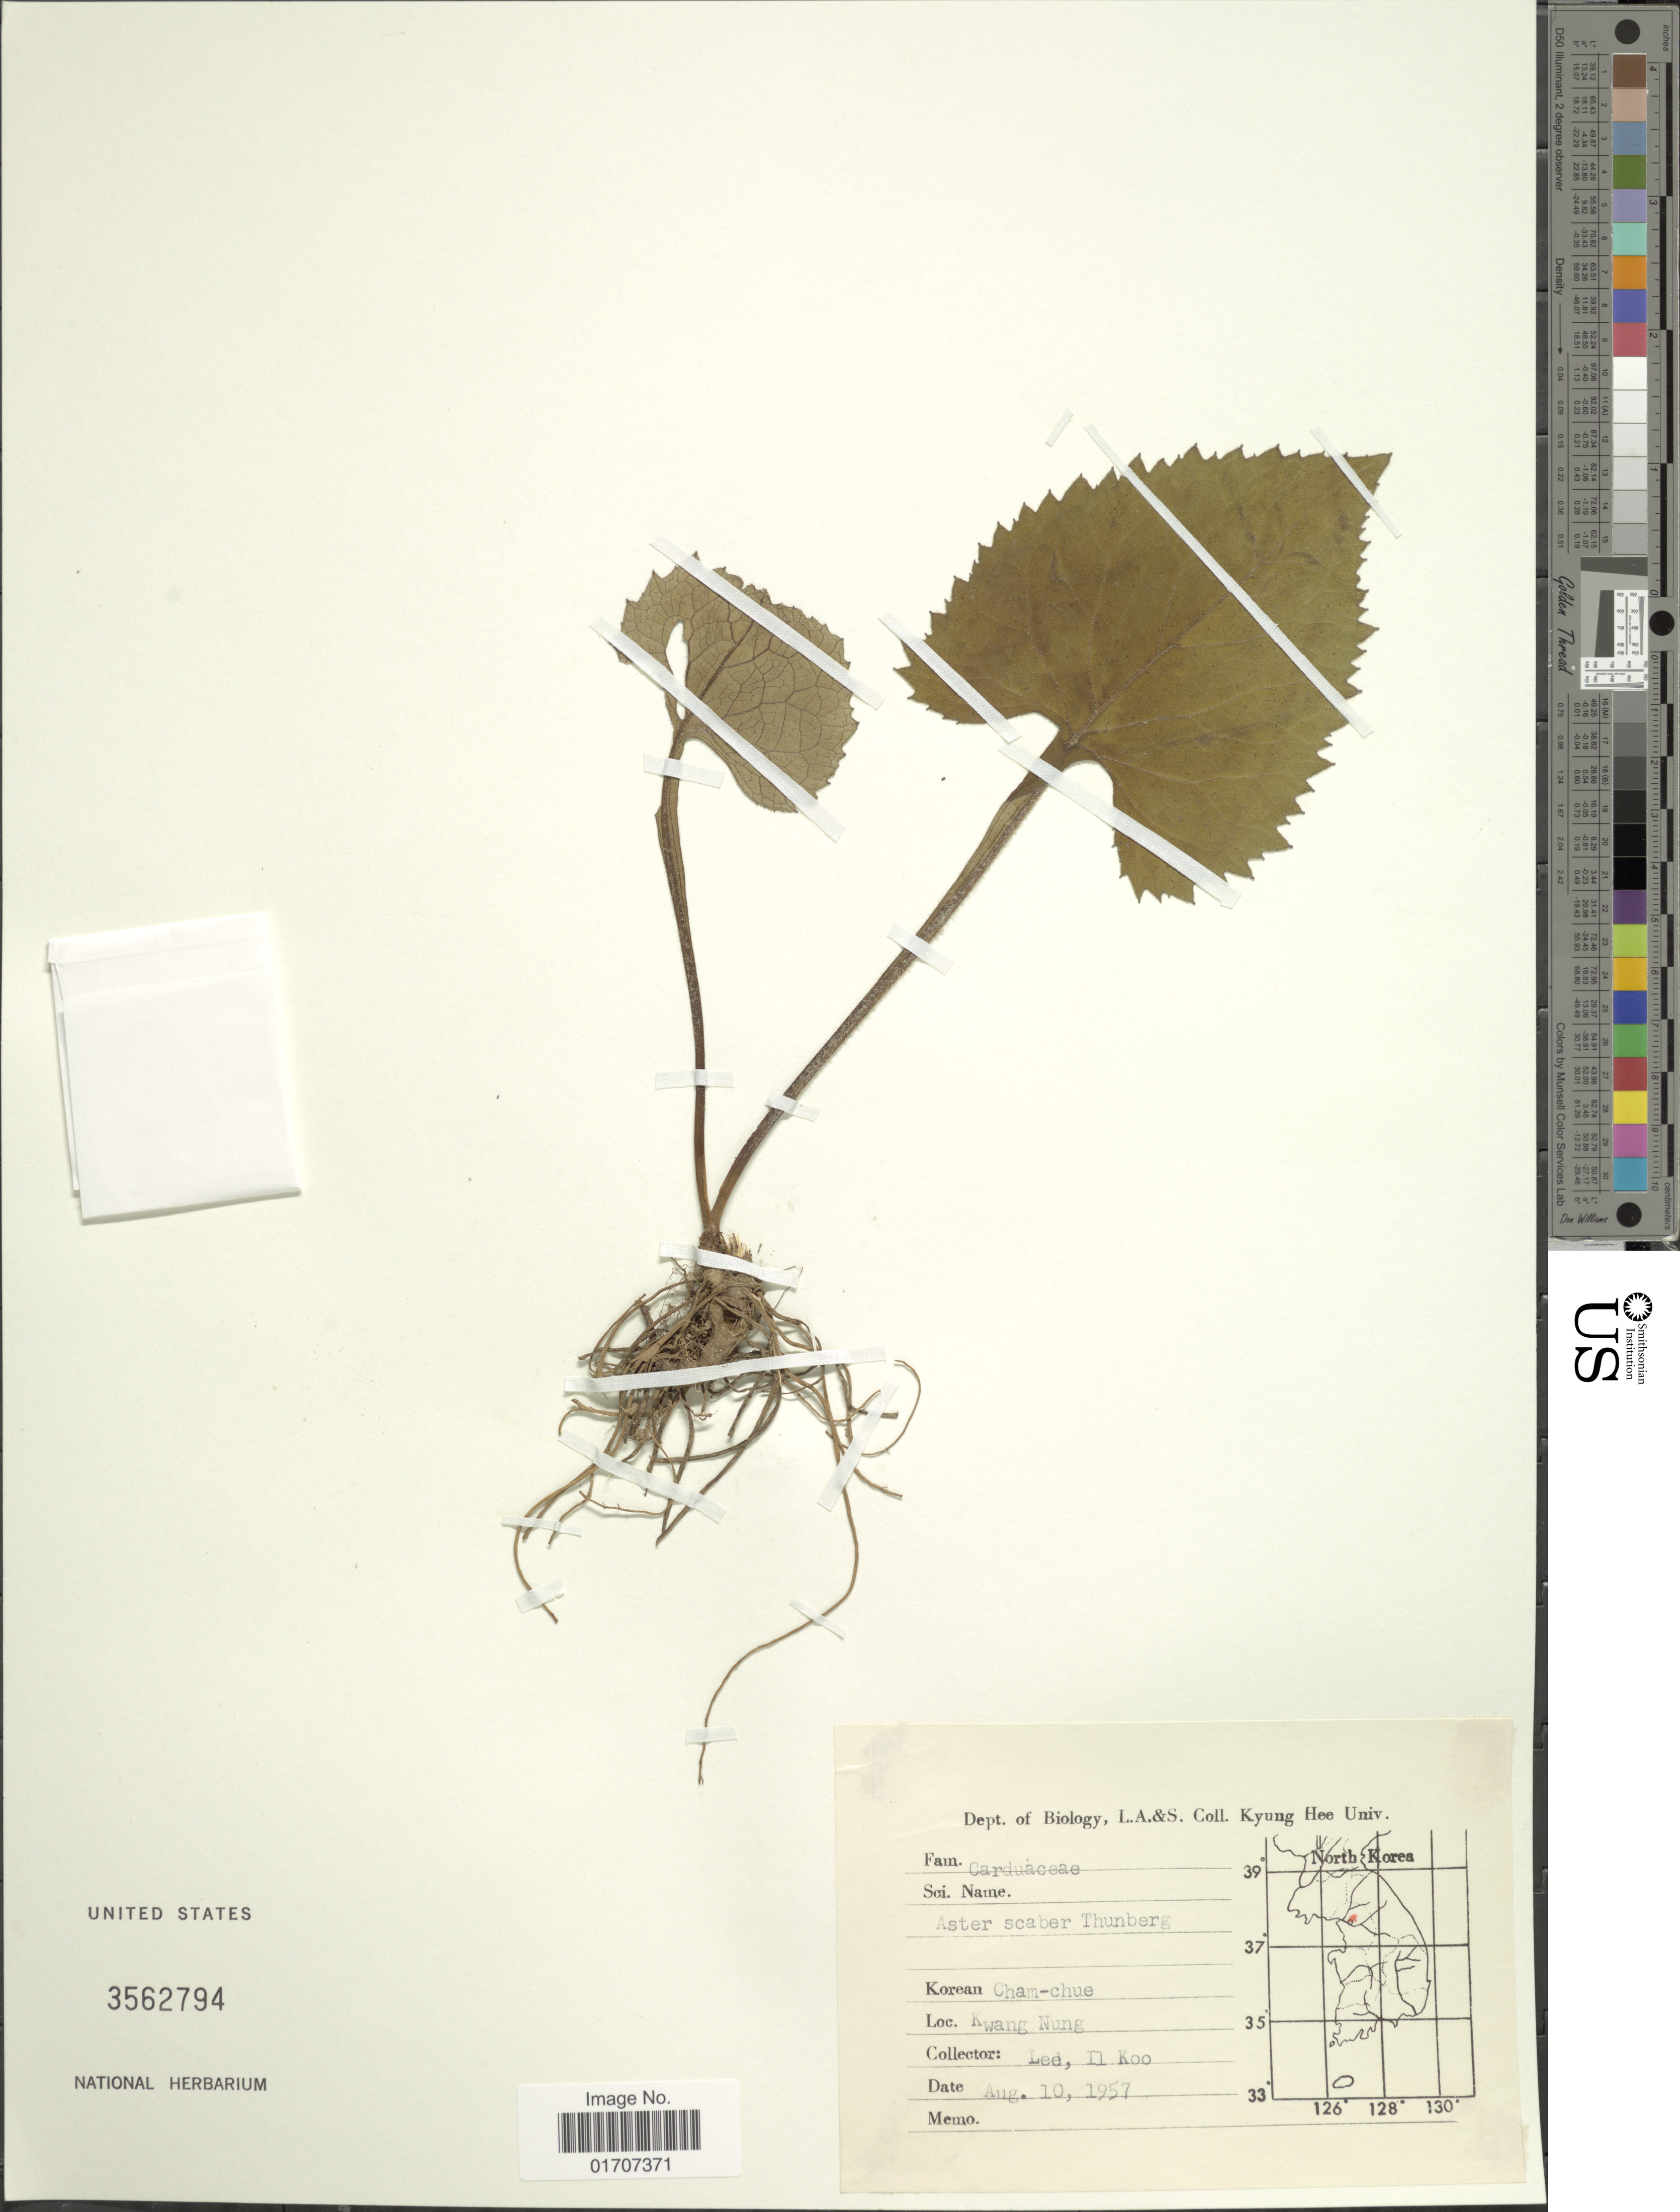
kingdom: Plantae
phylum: Tracheophyta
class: Magnoliopsida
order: Asterales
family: Asteraceae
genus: Doellingeria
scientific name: Doellingeria scabra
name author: (Thunb.) Nees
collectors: I. Lee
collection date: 1957-08-10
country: South Korea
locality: Kwang Nung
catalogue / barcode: US 3562794